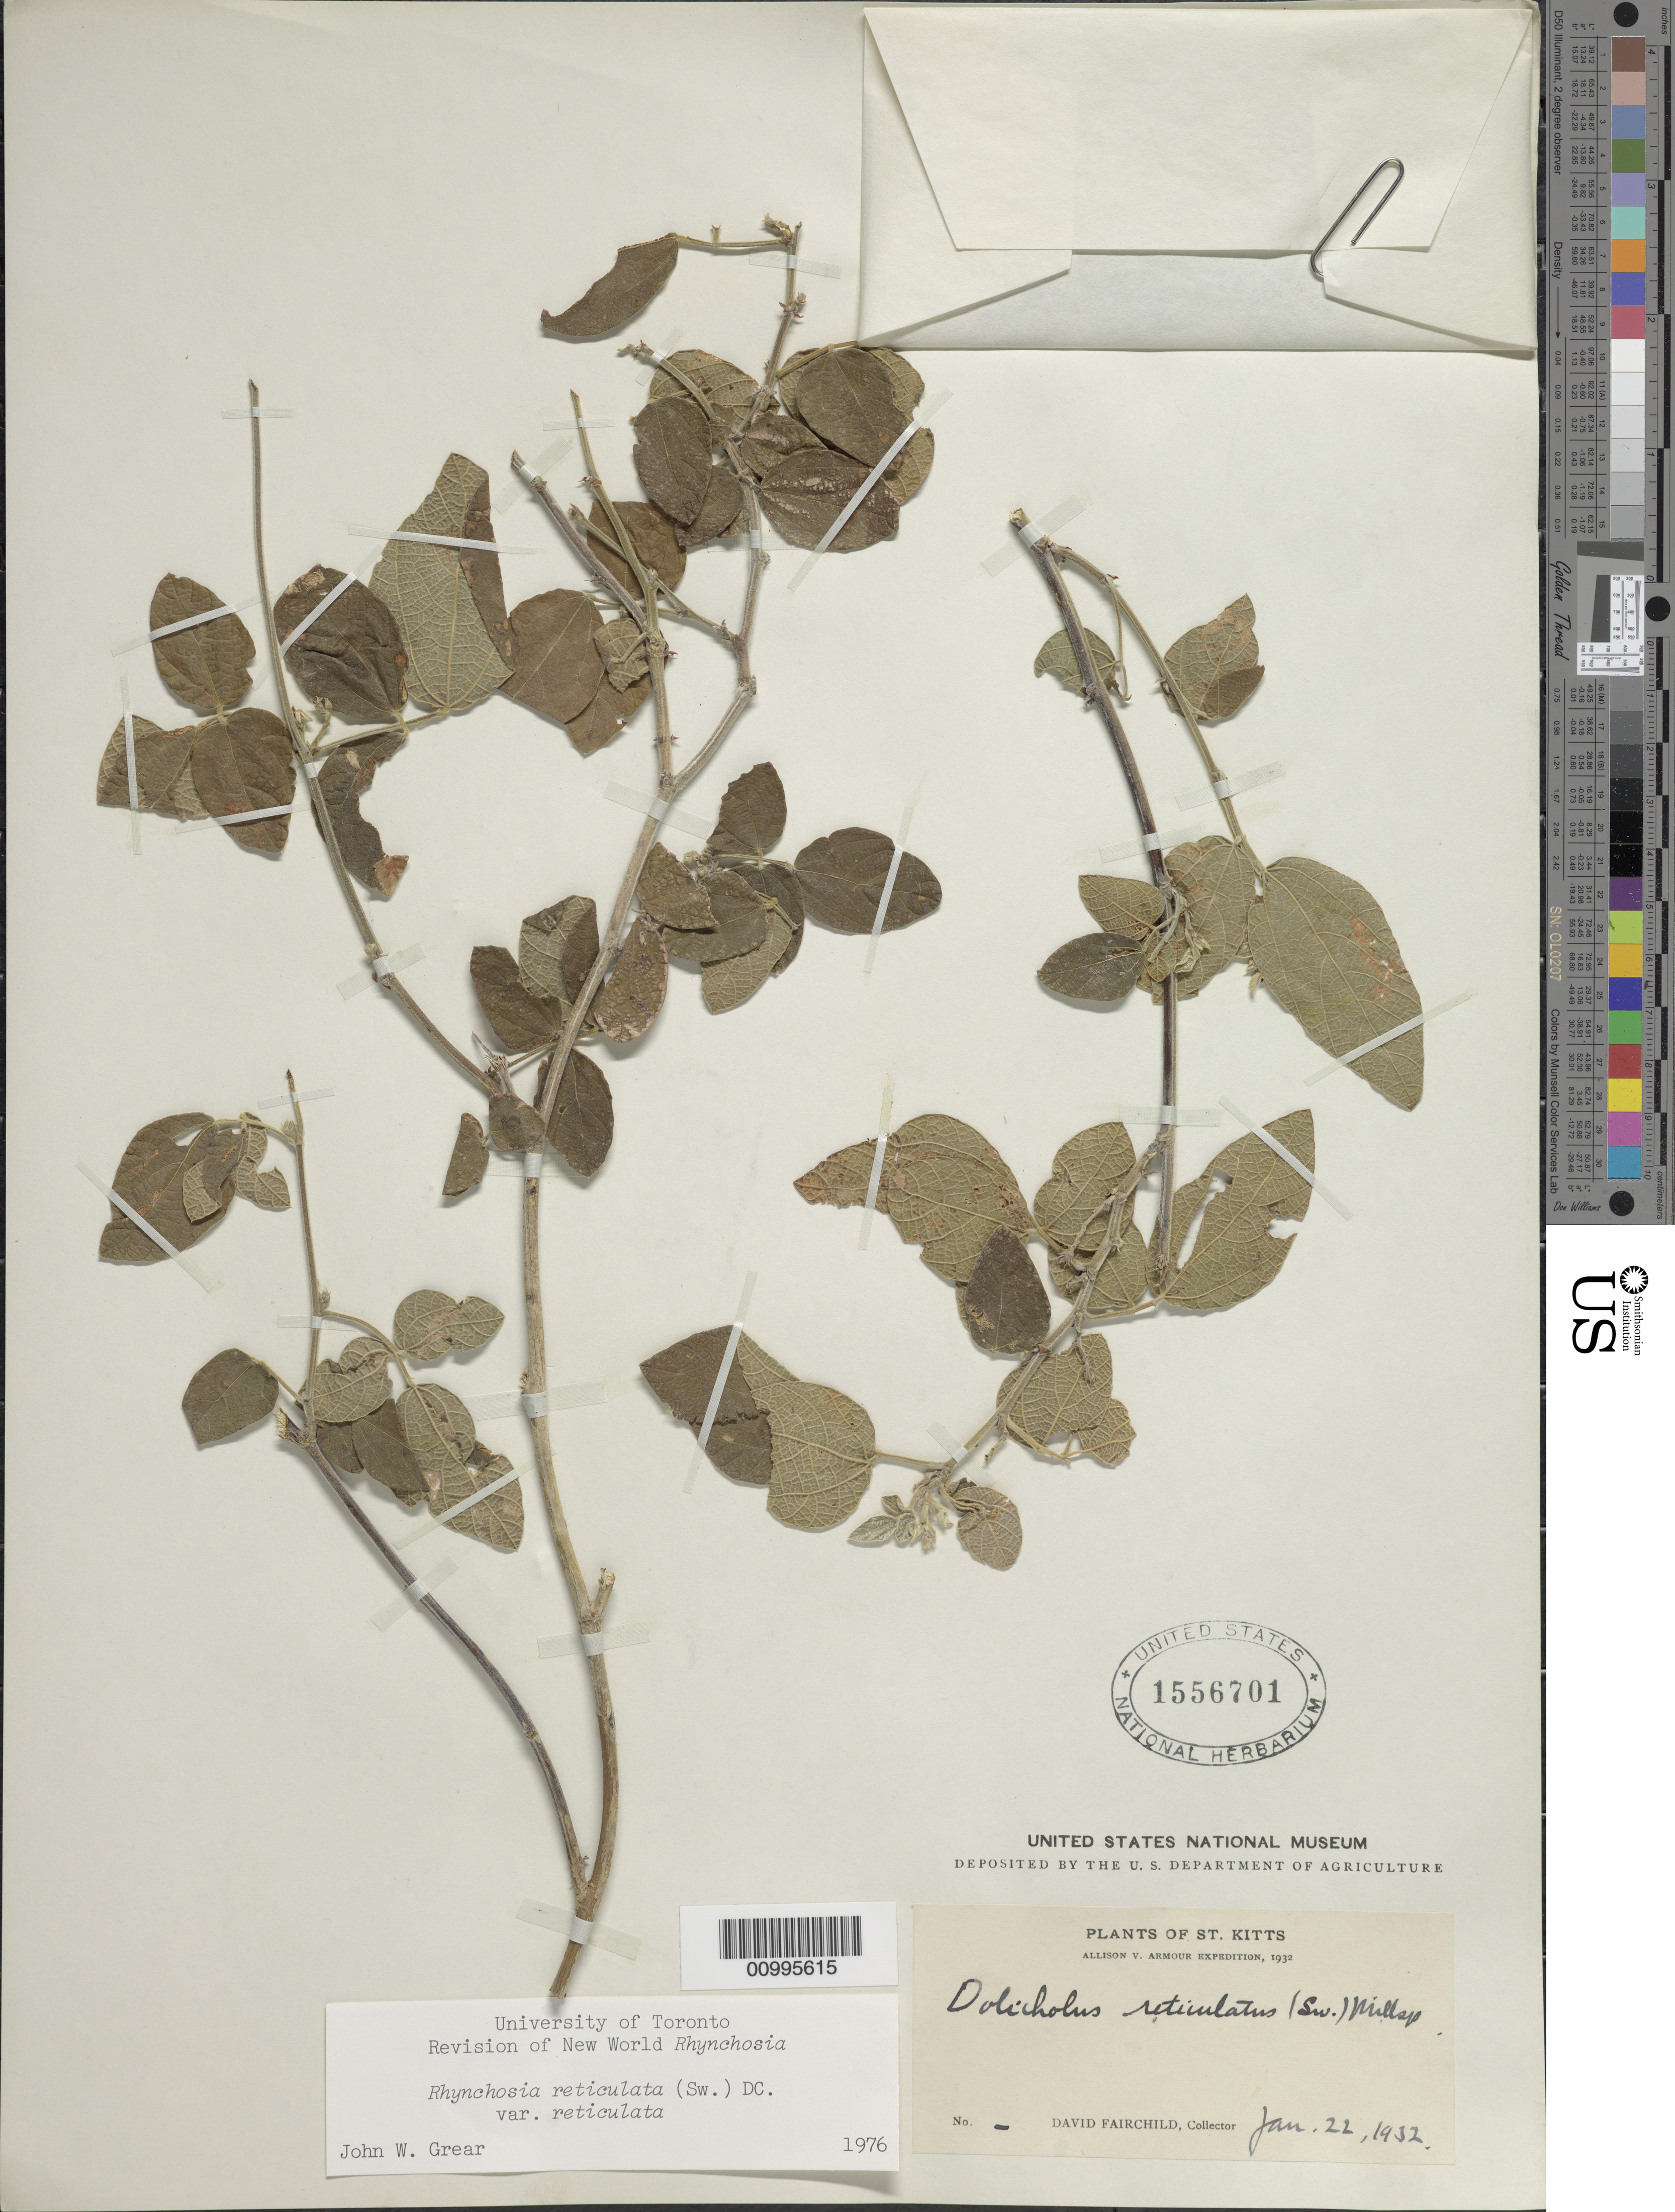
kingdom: Plantae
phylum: Tracheophyta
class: Magnoliopsida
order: Fabales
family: Fabaceae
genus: Rhynchosia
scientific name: Rhynchosia reticulata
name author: (Sw.) DC.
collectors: D. Fairchild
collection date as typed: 22 Jan 1932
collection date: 1932-01-22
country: St. Christopher-Nevis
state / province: St. George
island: St. Christopher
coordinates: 0 N, 0 E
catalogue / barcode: US 1556701